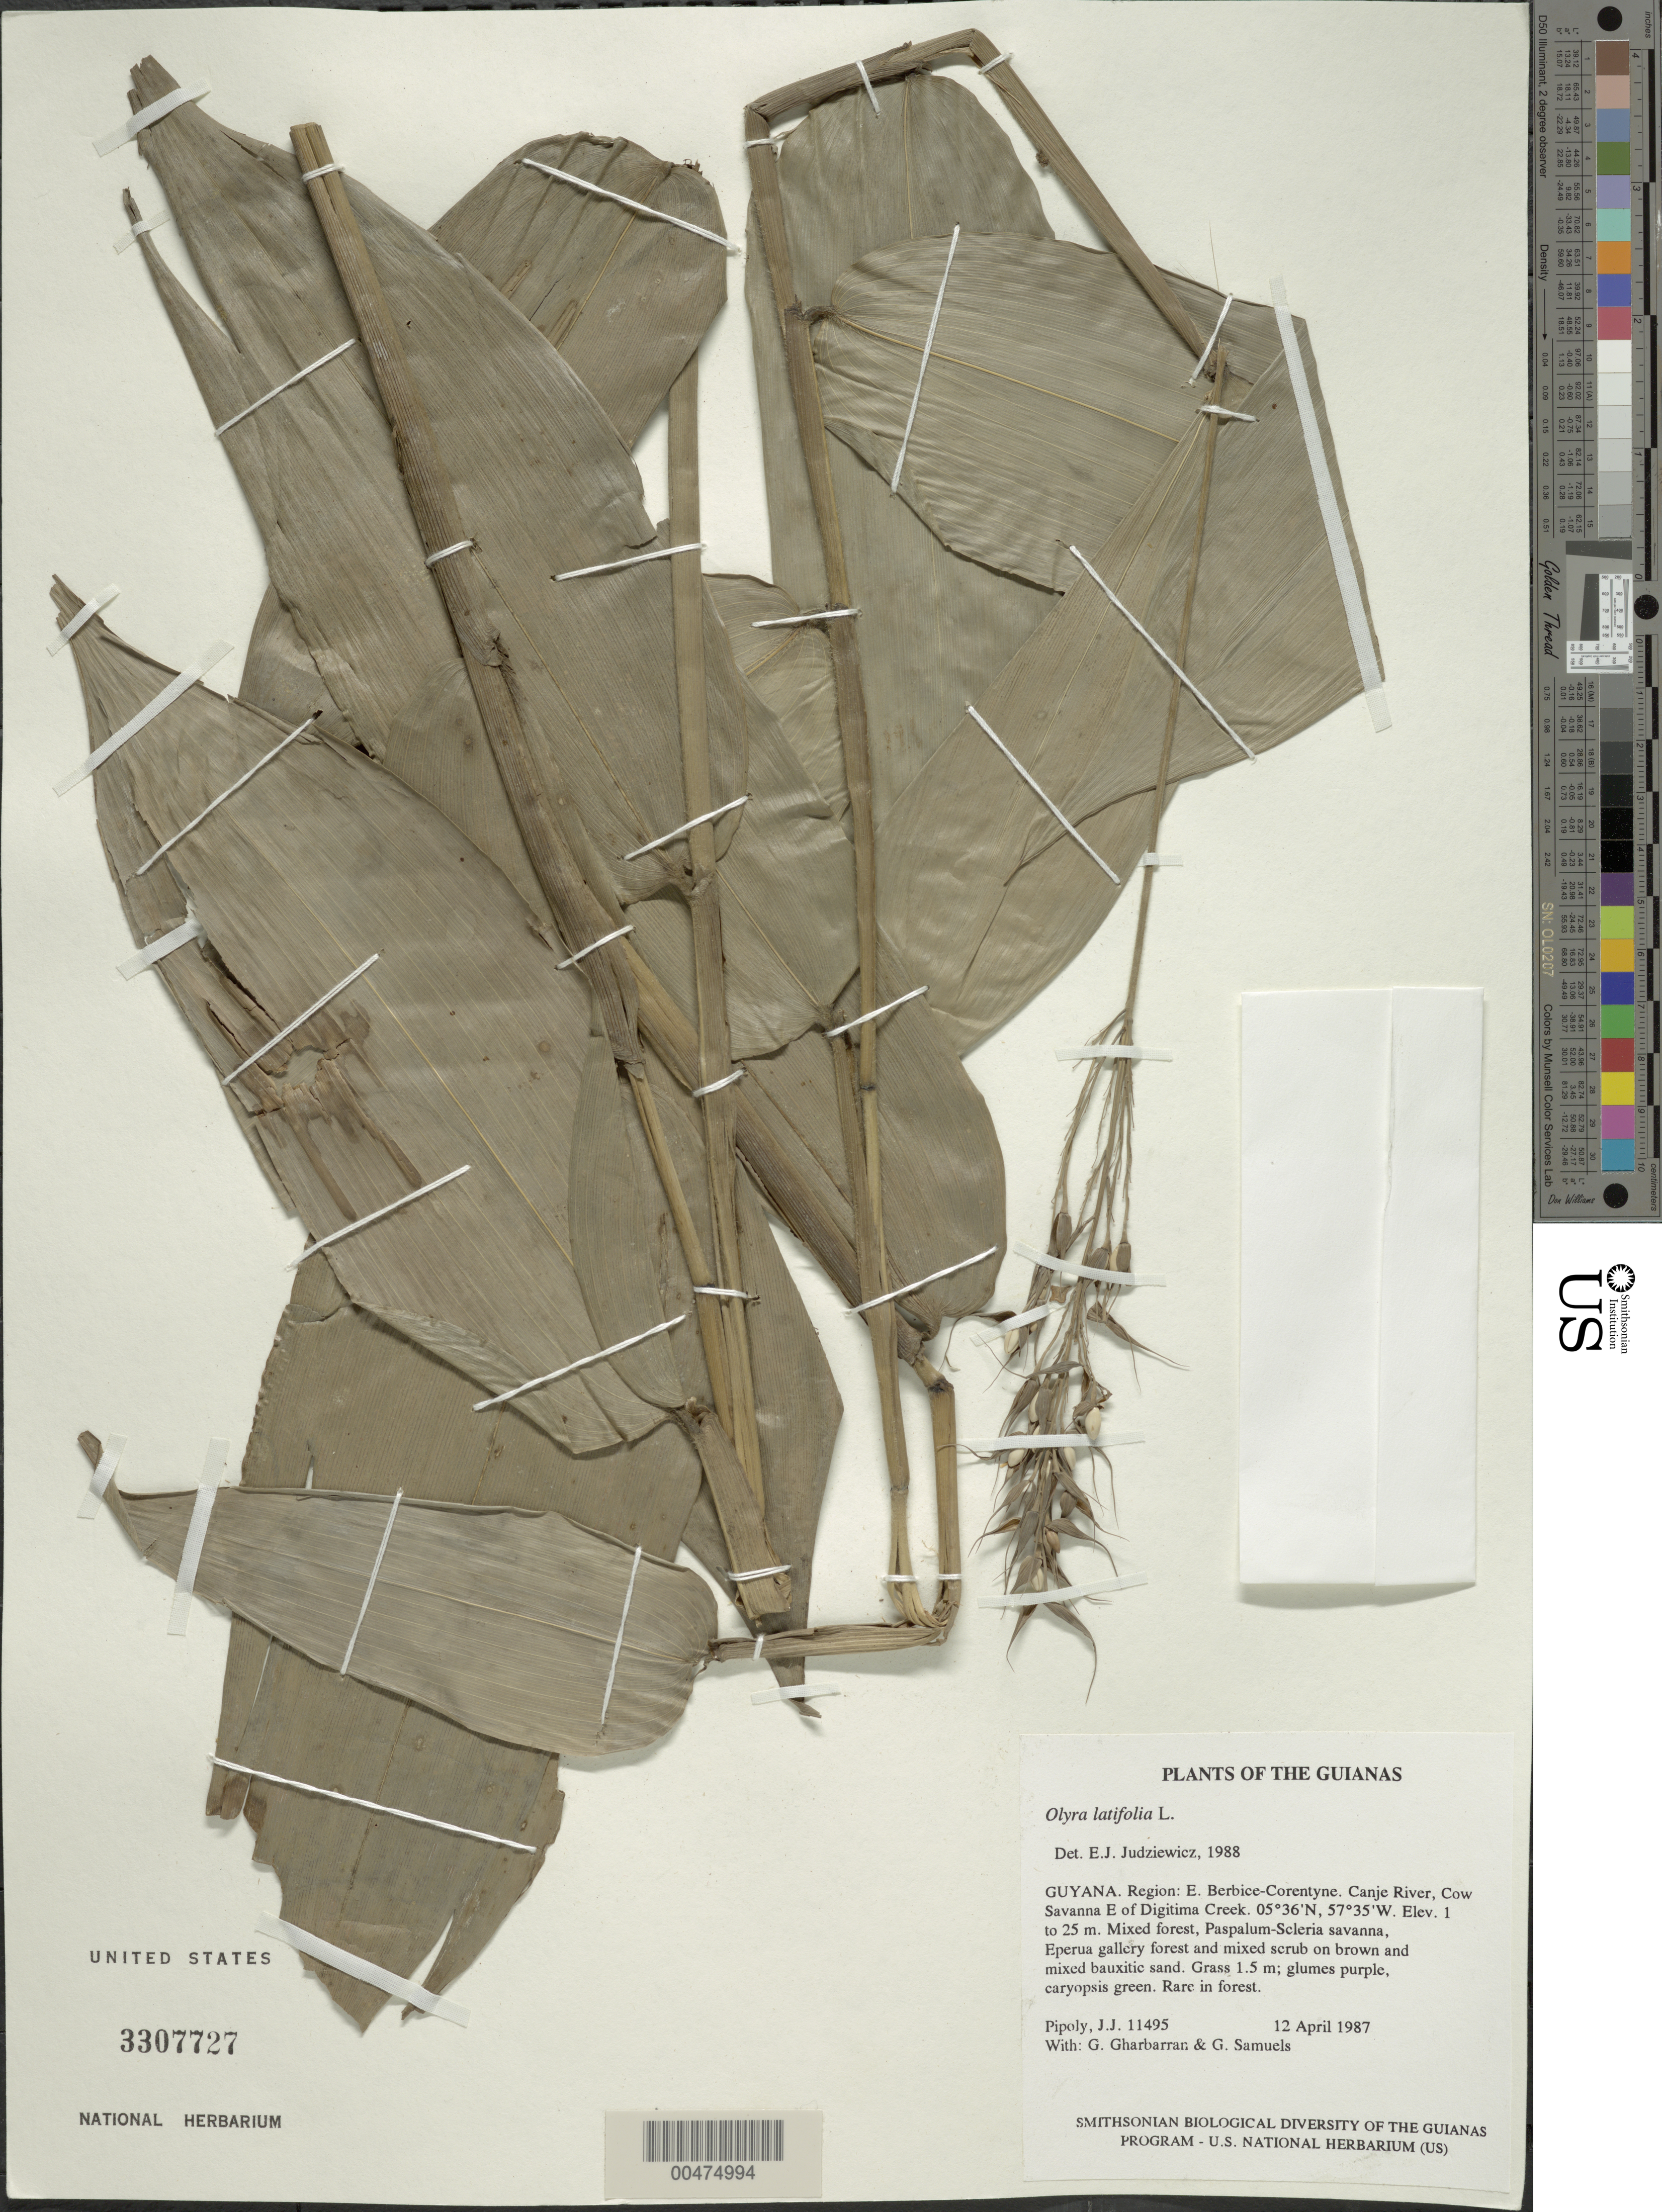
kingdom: Plantae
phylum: Tracheophyta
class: Liliopsida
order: Poales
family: Poaceae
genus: Olyra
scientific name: Olyra latifolia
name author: L.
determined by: Judziewicz, E. J.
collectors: J. J. Pipoly, G. Gharbarran & G. Samuels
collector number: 11495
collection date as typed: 12 April 1987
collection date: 1987-04-12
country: Guyana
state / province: E. Berbice-Corentyne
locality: Canje River, Cow Savanna E of Digitima Creek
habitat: Mixed forest, Paspalum-Scleria savanna, Eperua gallery forest and mixed scrub on brown and mixed bauxitic sand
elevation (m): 1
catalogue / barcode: US 3307727